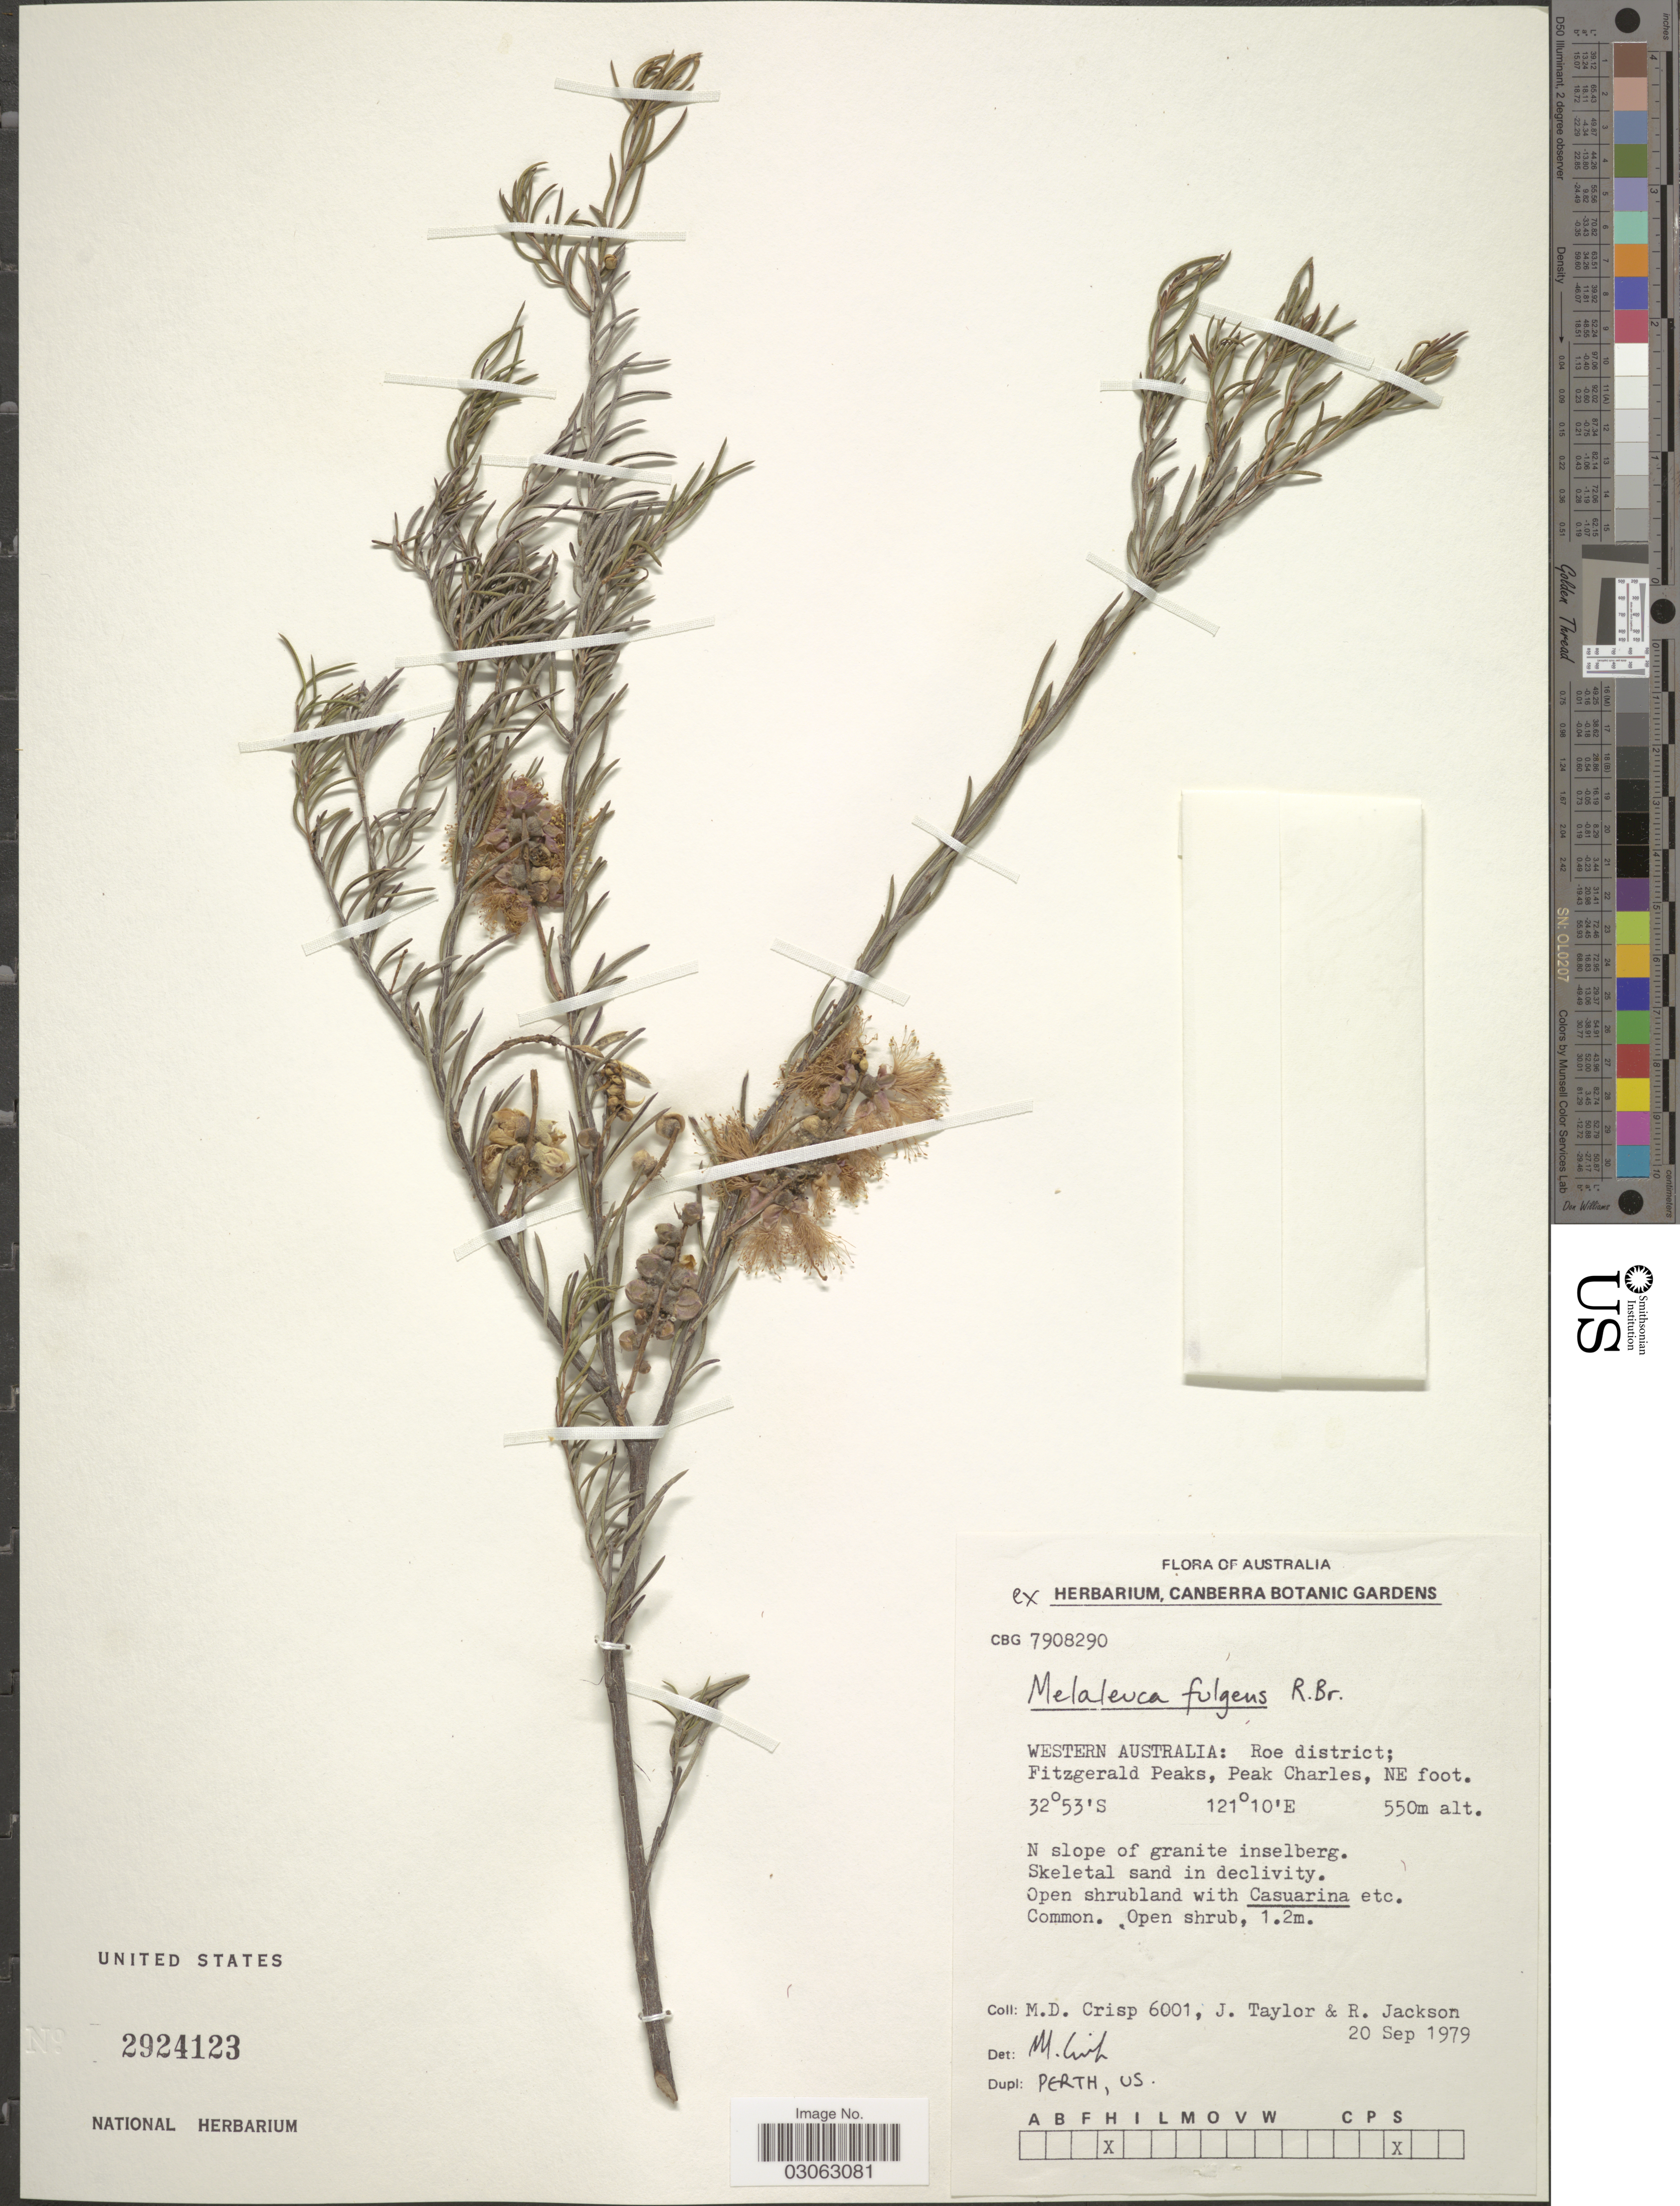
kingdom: Plantae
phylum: Tracheophyta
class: Magnoliopsida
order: Myrtales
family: Myrtaceae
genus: Melaleuca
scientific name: Melaleuca fulgens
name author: R. Br.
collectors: M. Crisp, J. Taylor & R. Jackson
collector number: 6001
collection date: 1979-09-20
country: Australia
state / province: Western Australia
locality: Roe district; Fitzgerald Peaks, Peak Charles, NE foot.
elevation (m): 550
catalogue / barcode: US 2924123